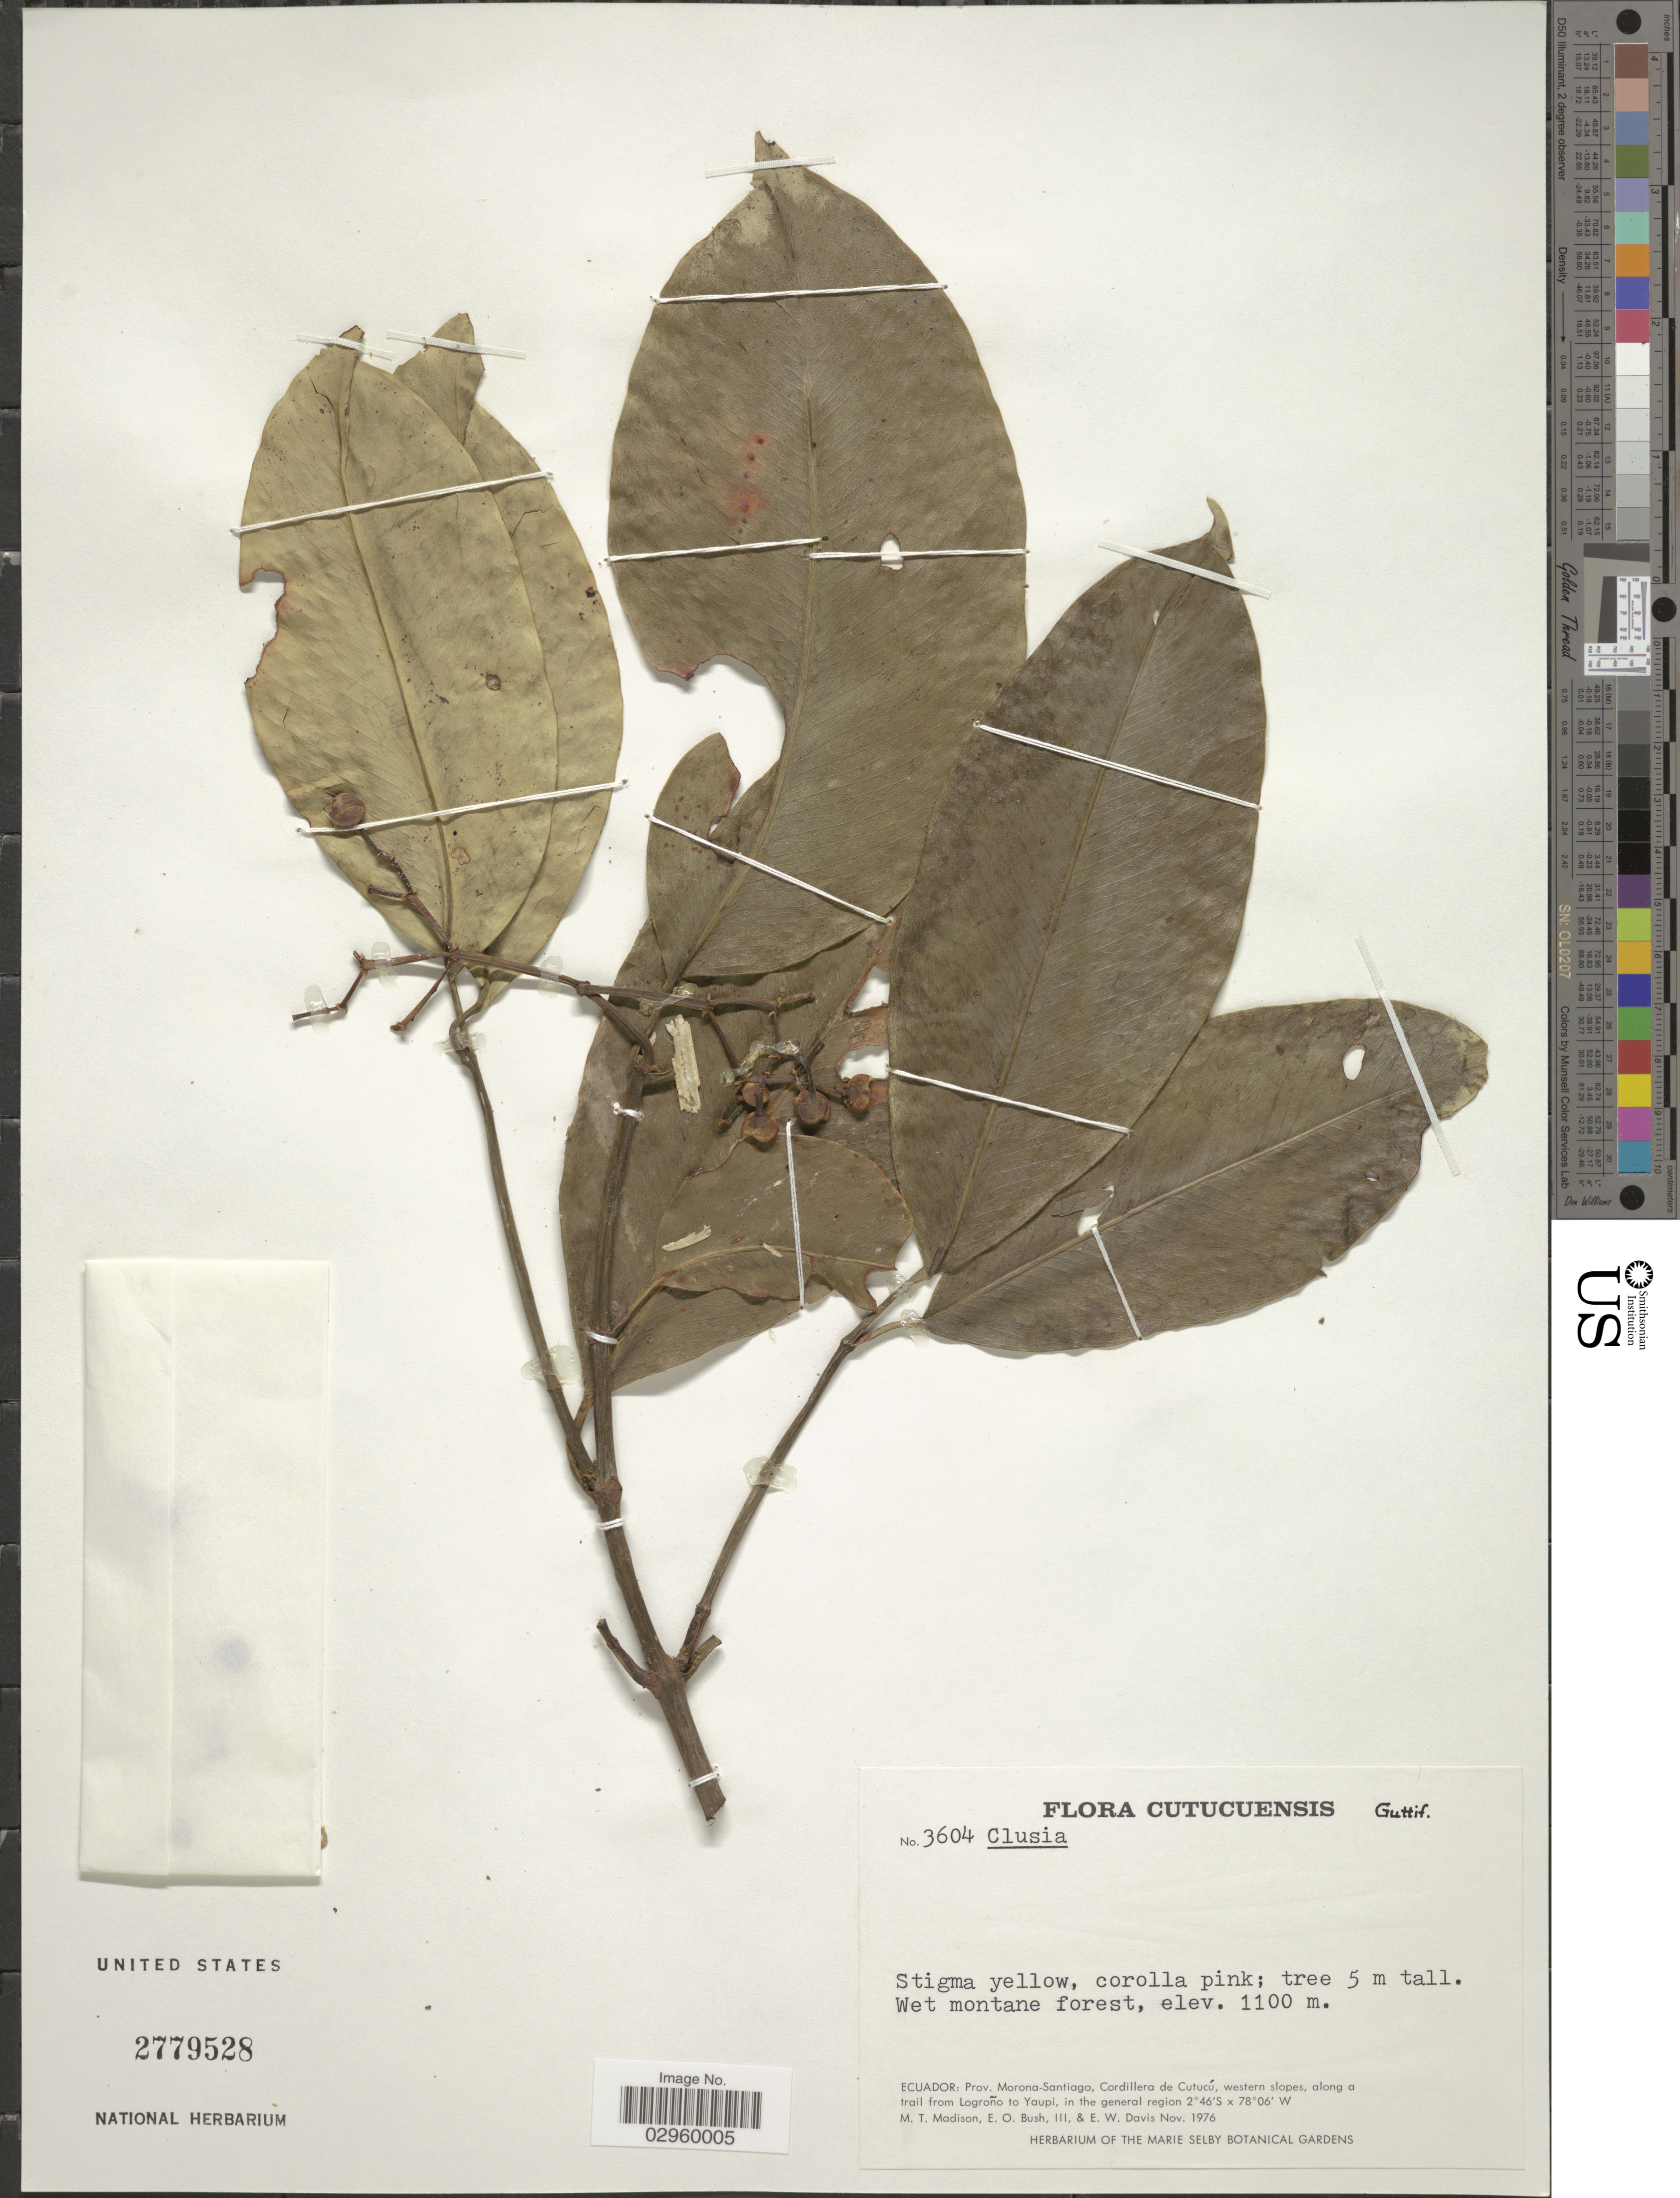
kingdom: Plantae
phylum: Tracheophyta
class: Magnoliopsida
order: Malpighiales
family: Clusiaceae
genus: Clusia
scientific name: Clusia sp.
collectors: M. T. Madison, E. O. Bush & E. W. Davis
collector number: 3604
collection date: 1976-11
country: Ecuador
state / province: Morona-Santiago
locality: Cordillera de Cutucú, western slopes, along a trail from Logroño to Yaupi.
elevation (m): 1100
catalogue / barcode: US 2779528